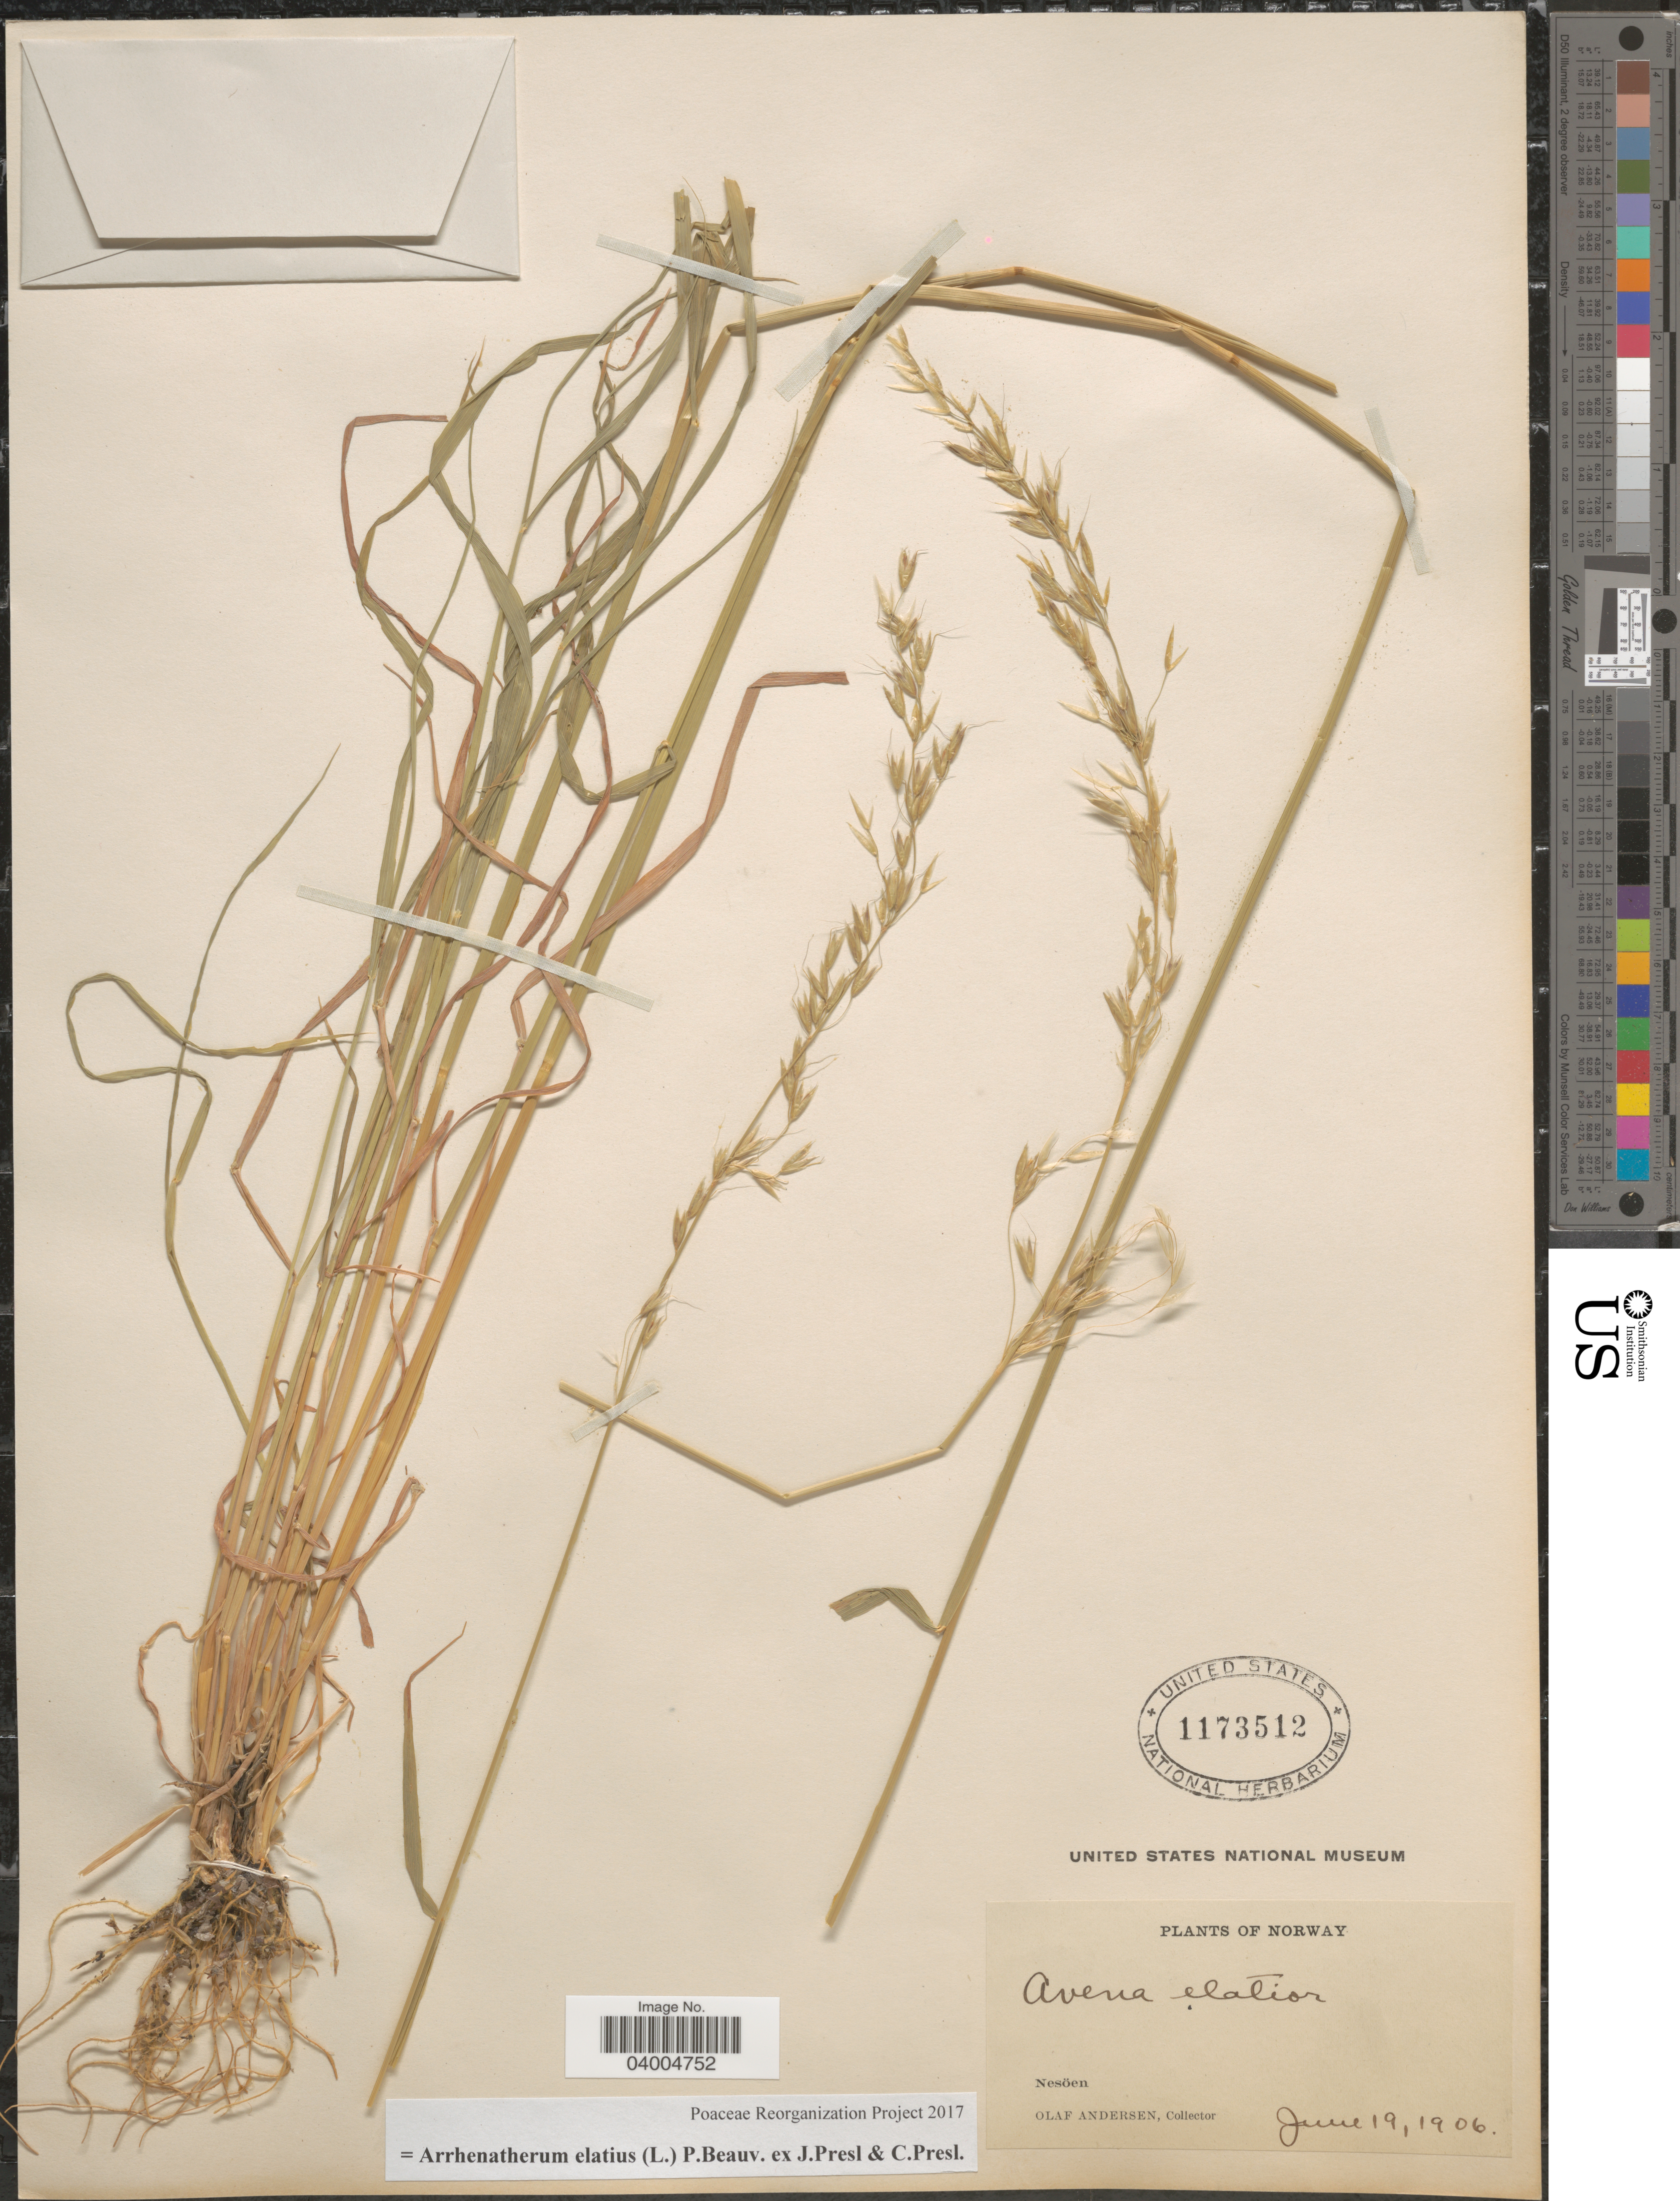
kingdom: Plantae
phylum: Tracheophyta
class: Liliopsida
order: Poales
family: Poaceae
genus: Arrhenatherum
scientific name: Arrhenatherum elatius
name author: (L.) J. Presl & C. Presl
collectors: O. Andersen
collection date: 1906-06-19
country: Norway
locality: Nesöen.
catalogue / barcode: US 1173512